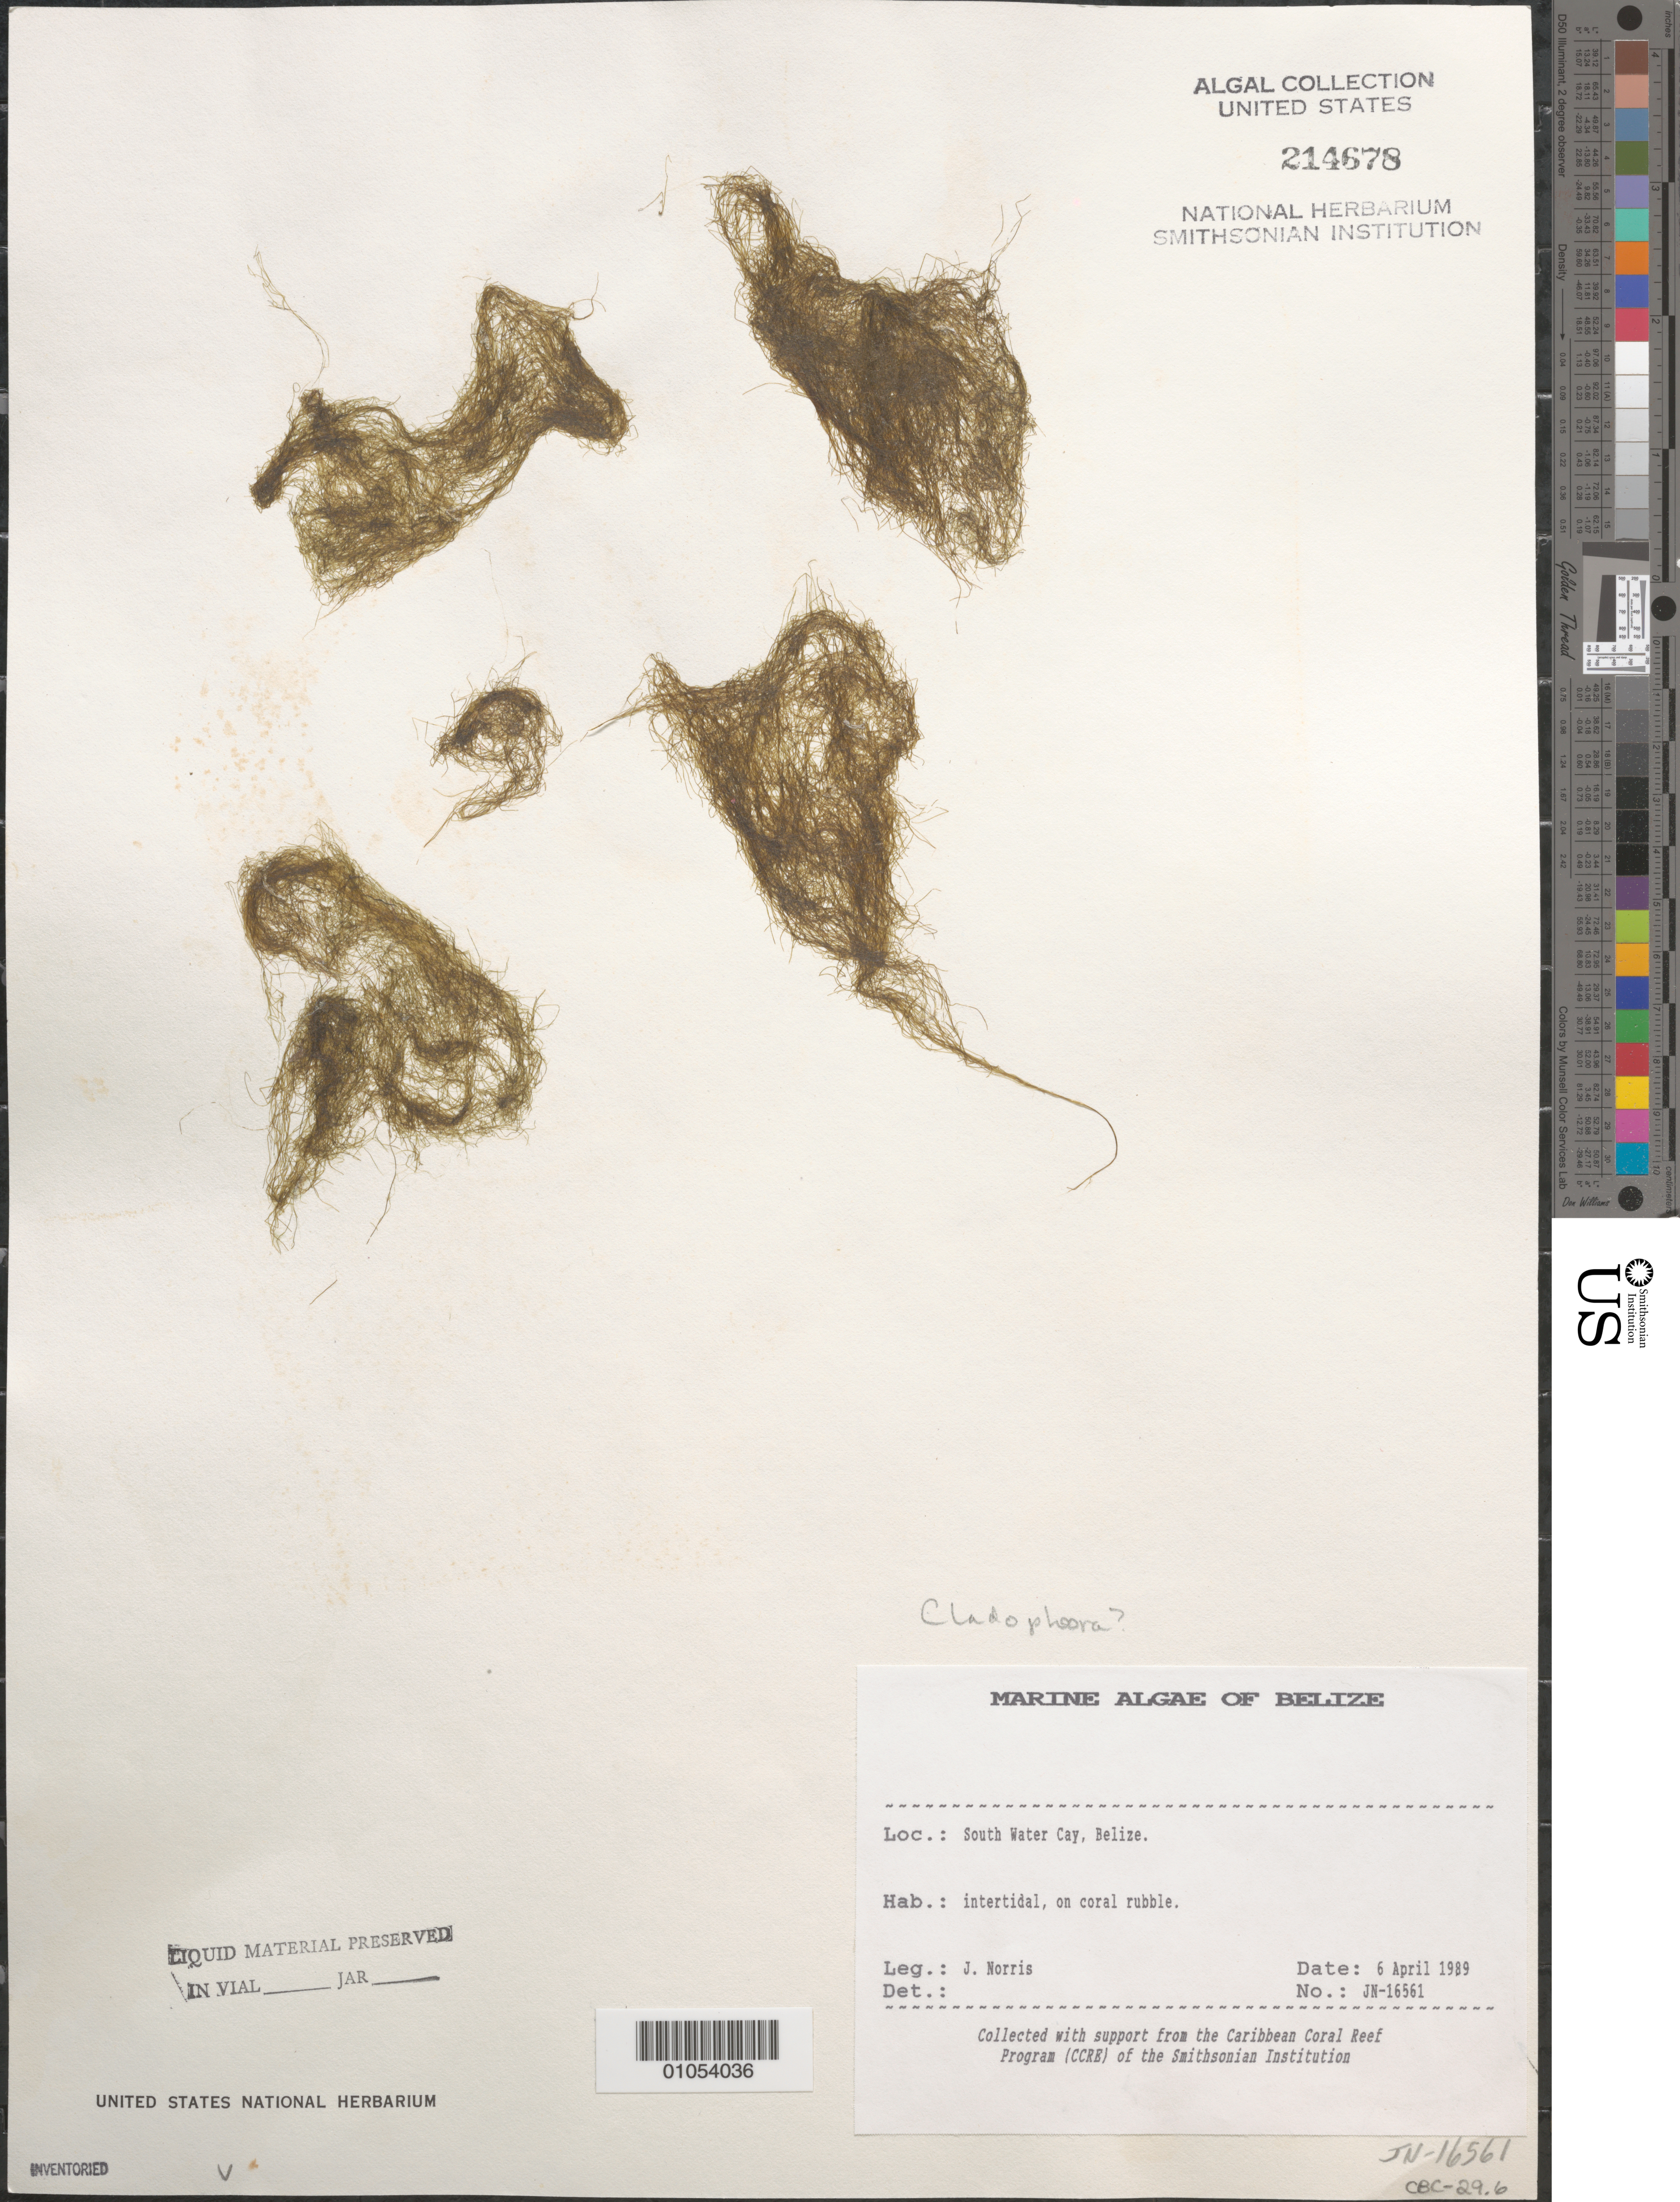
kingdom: Plantae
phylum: Chlorophyta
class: Ulvophyceae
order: Cladophorales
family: Cladophoraceae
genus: Cladophora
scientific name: Cladophora sp.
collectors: J. N. Norris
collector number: JN-16561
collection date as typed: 06 Apr 1989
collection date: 1989-04-06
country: Belize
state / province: Stann Creek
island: South Water Cay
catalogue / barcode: US 214678